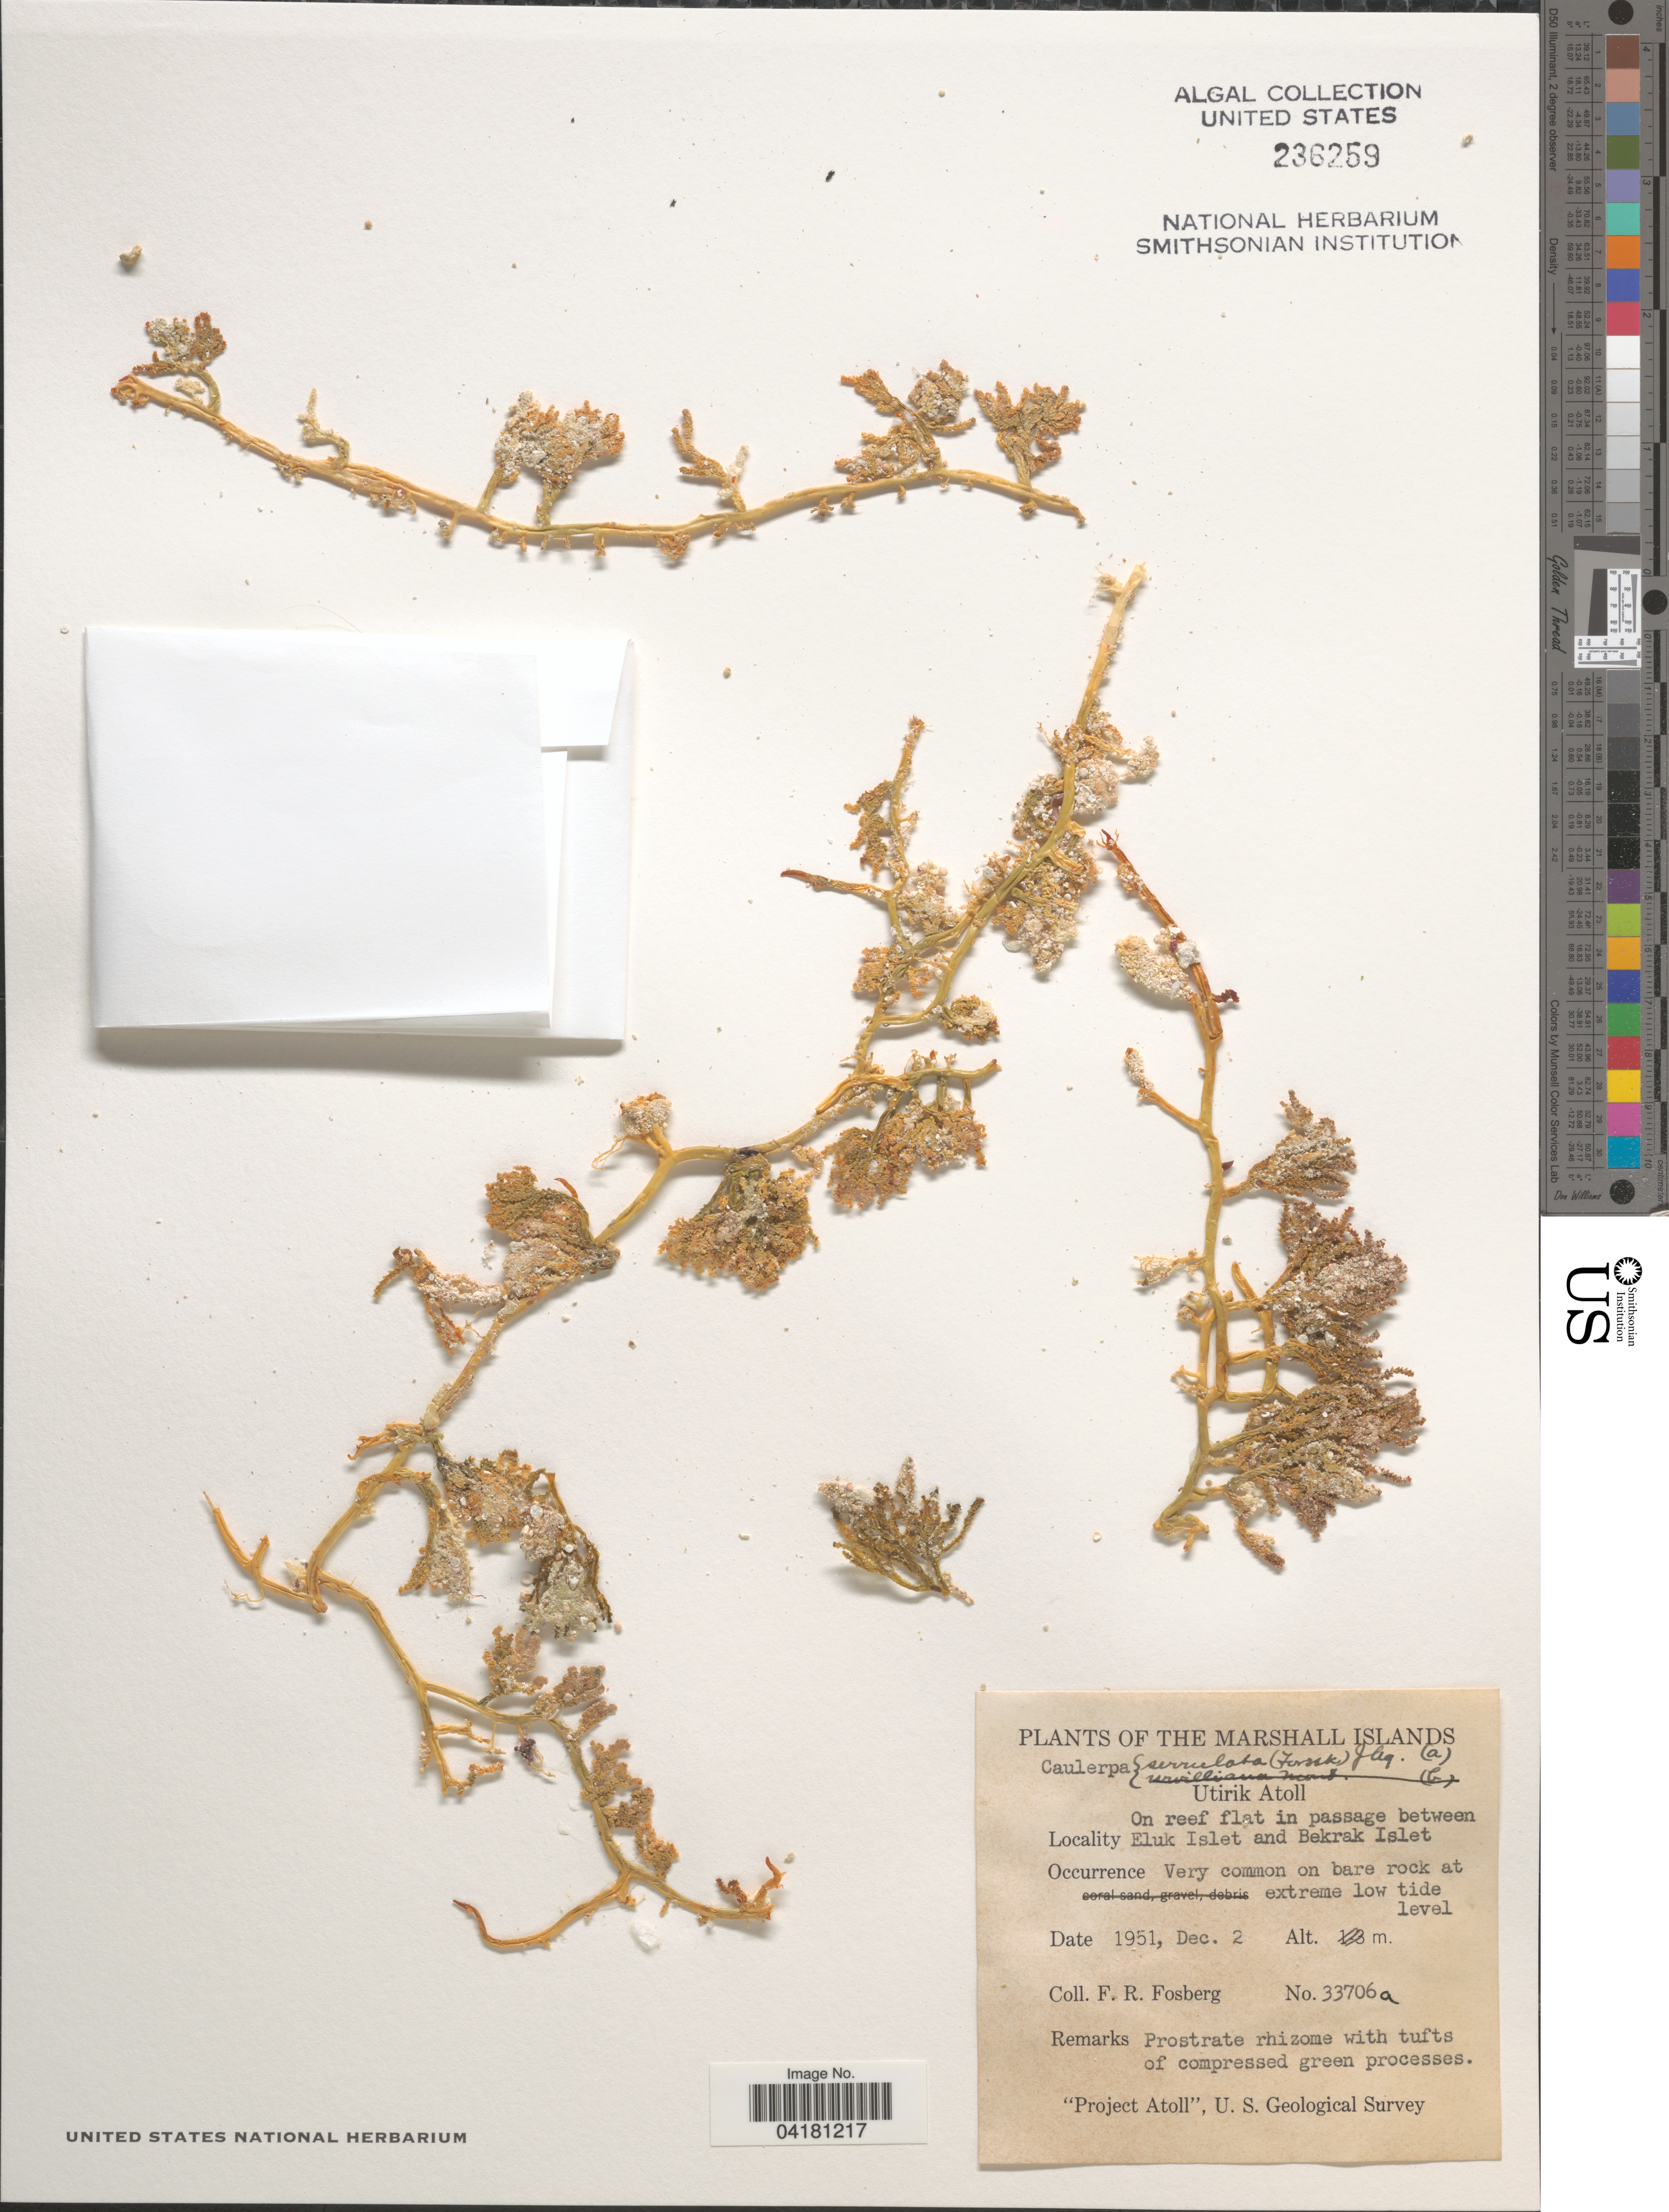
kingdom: Plantae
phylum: Chlorophyta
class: Ulvophyceae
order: Bryopsidales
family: Caulerpaceae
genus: Caulerpa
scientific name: Caulerpa serrulata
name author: (Forssk.) J. Agardh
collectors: F. R. Fosberg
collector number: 33706a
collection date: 1951-12-02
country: Marshall Islands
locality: Utirik Atoll. On reef flat in passage between Eluk Islet and Bekrak Islet. "Project Atoll", U. S. Geological Survey.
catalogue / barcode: US 236259